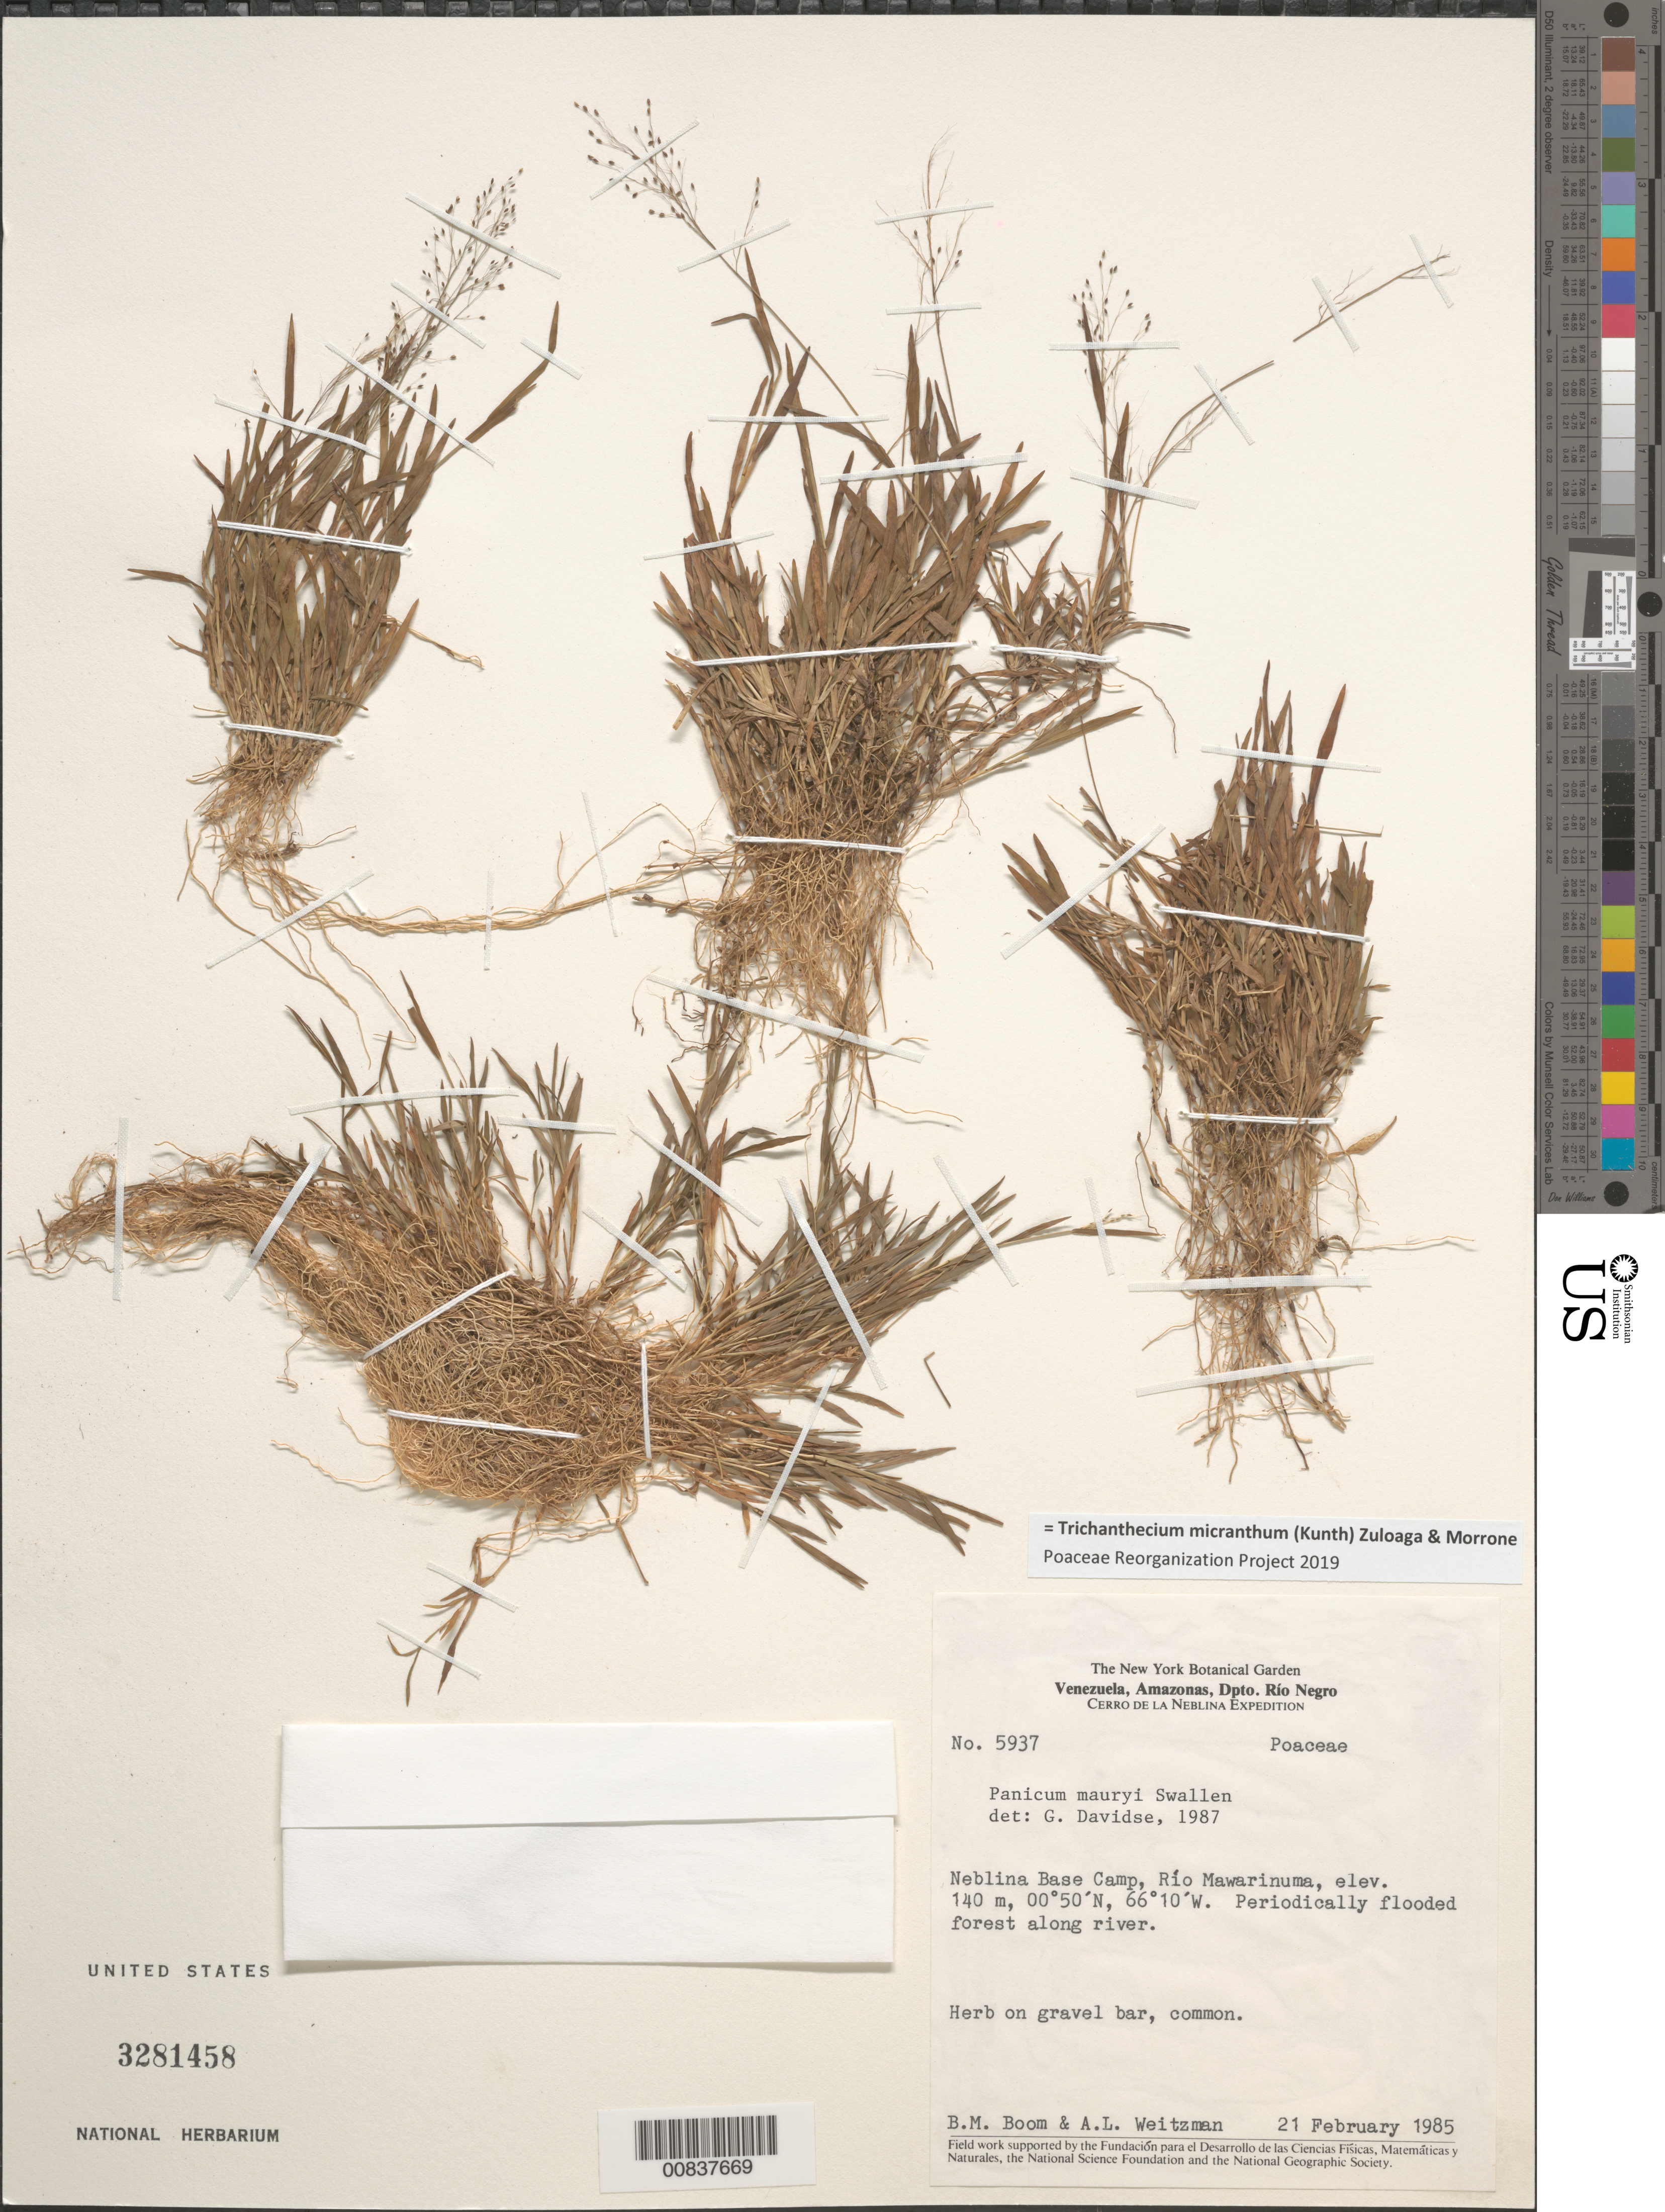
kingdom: Plantae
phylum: Tracheophyta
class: Liliopsida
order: Poales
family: Poaceae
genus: Trichanthecium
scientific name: Trichanthecium micranthum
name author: (Kunth) Zuloaga & Morrone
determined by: Poaceae Reorganization Project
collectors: B. M. Boom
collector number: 5937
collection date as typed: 21-Feb-85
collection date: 1985-02-21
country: Venezuela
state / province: Amazonas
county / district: Río Negro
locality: Cerro de la Neblina Base Camp, Río Mawarinuma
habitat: Periodically flooded forest along river; on gravel bar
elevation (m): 140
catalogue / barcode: US 3281458